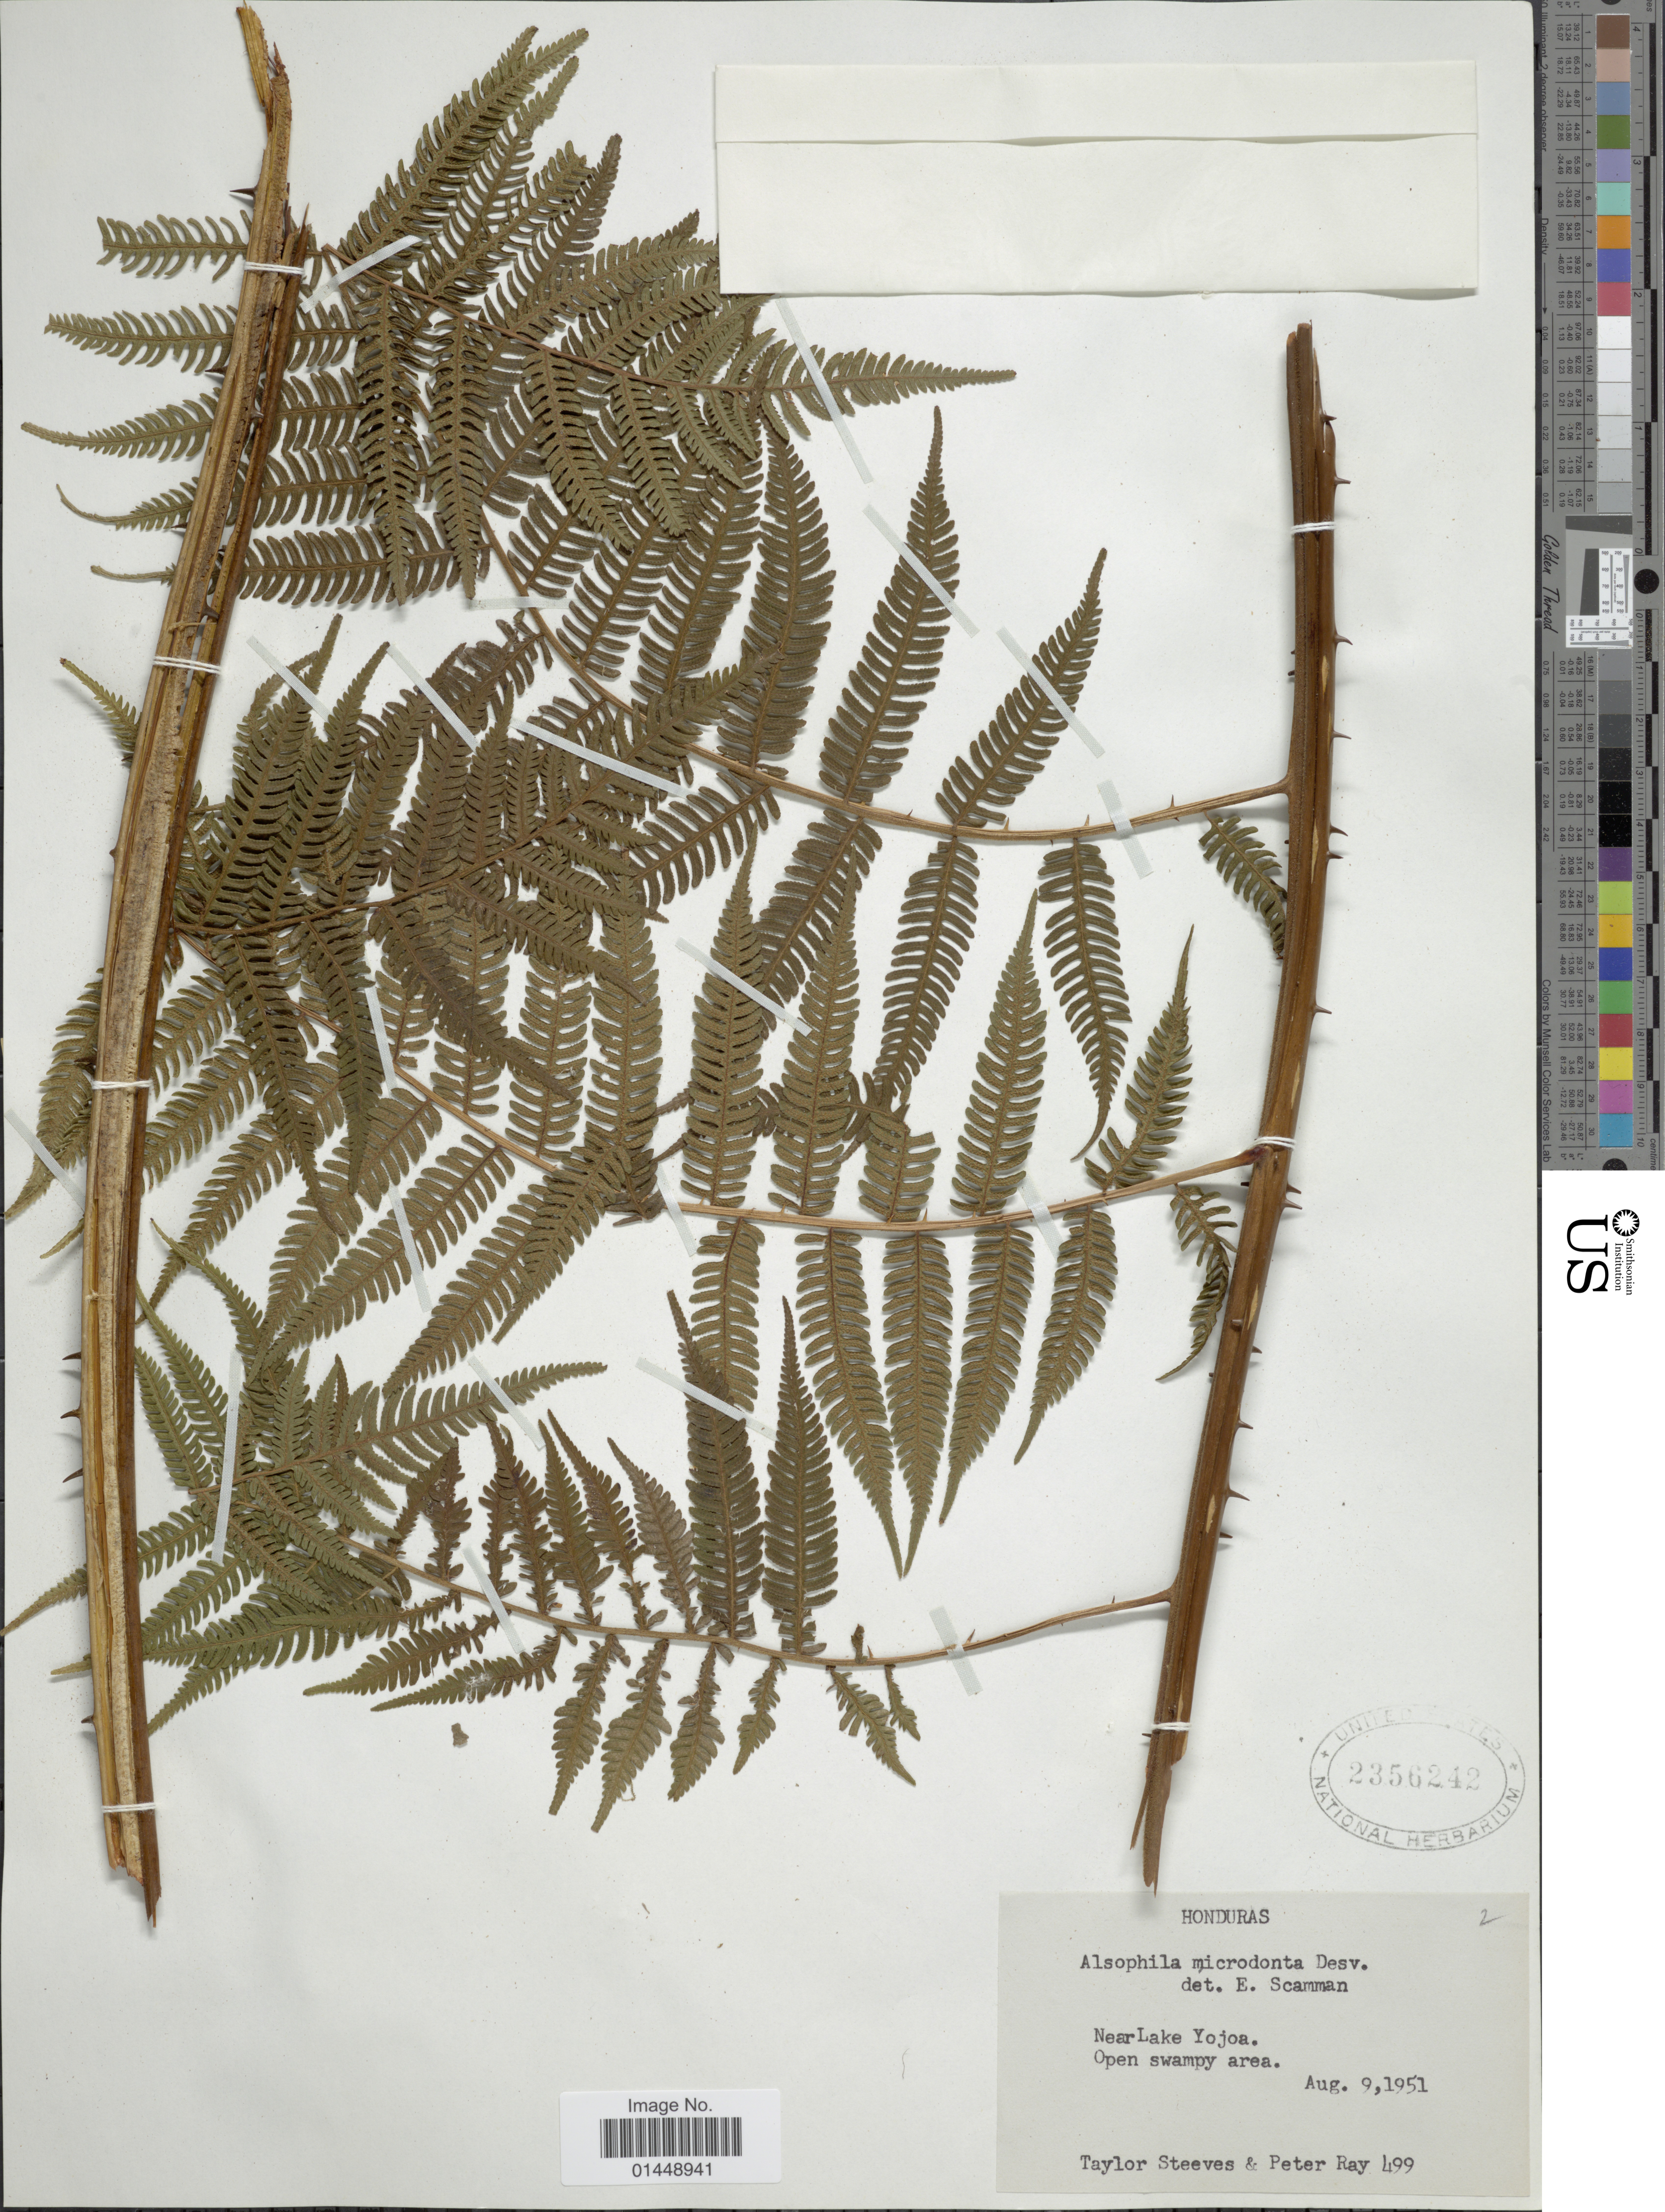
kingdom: Plantae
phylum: Tracheophyta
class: Polypodiopsida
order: Cyatheales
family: Cyatheaceae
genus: Cyathea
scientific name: Cyathea microdonta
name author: (Desv.) Domin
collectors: T. Steeves & P. Ray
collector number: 499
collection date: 1951-08-09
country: Honduras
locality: Near Lake Yojoa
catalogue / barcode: US 2356242